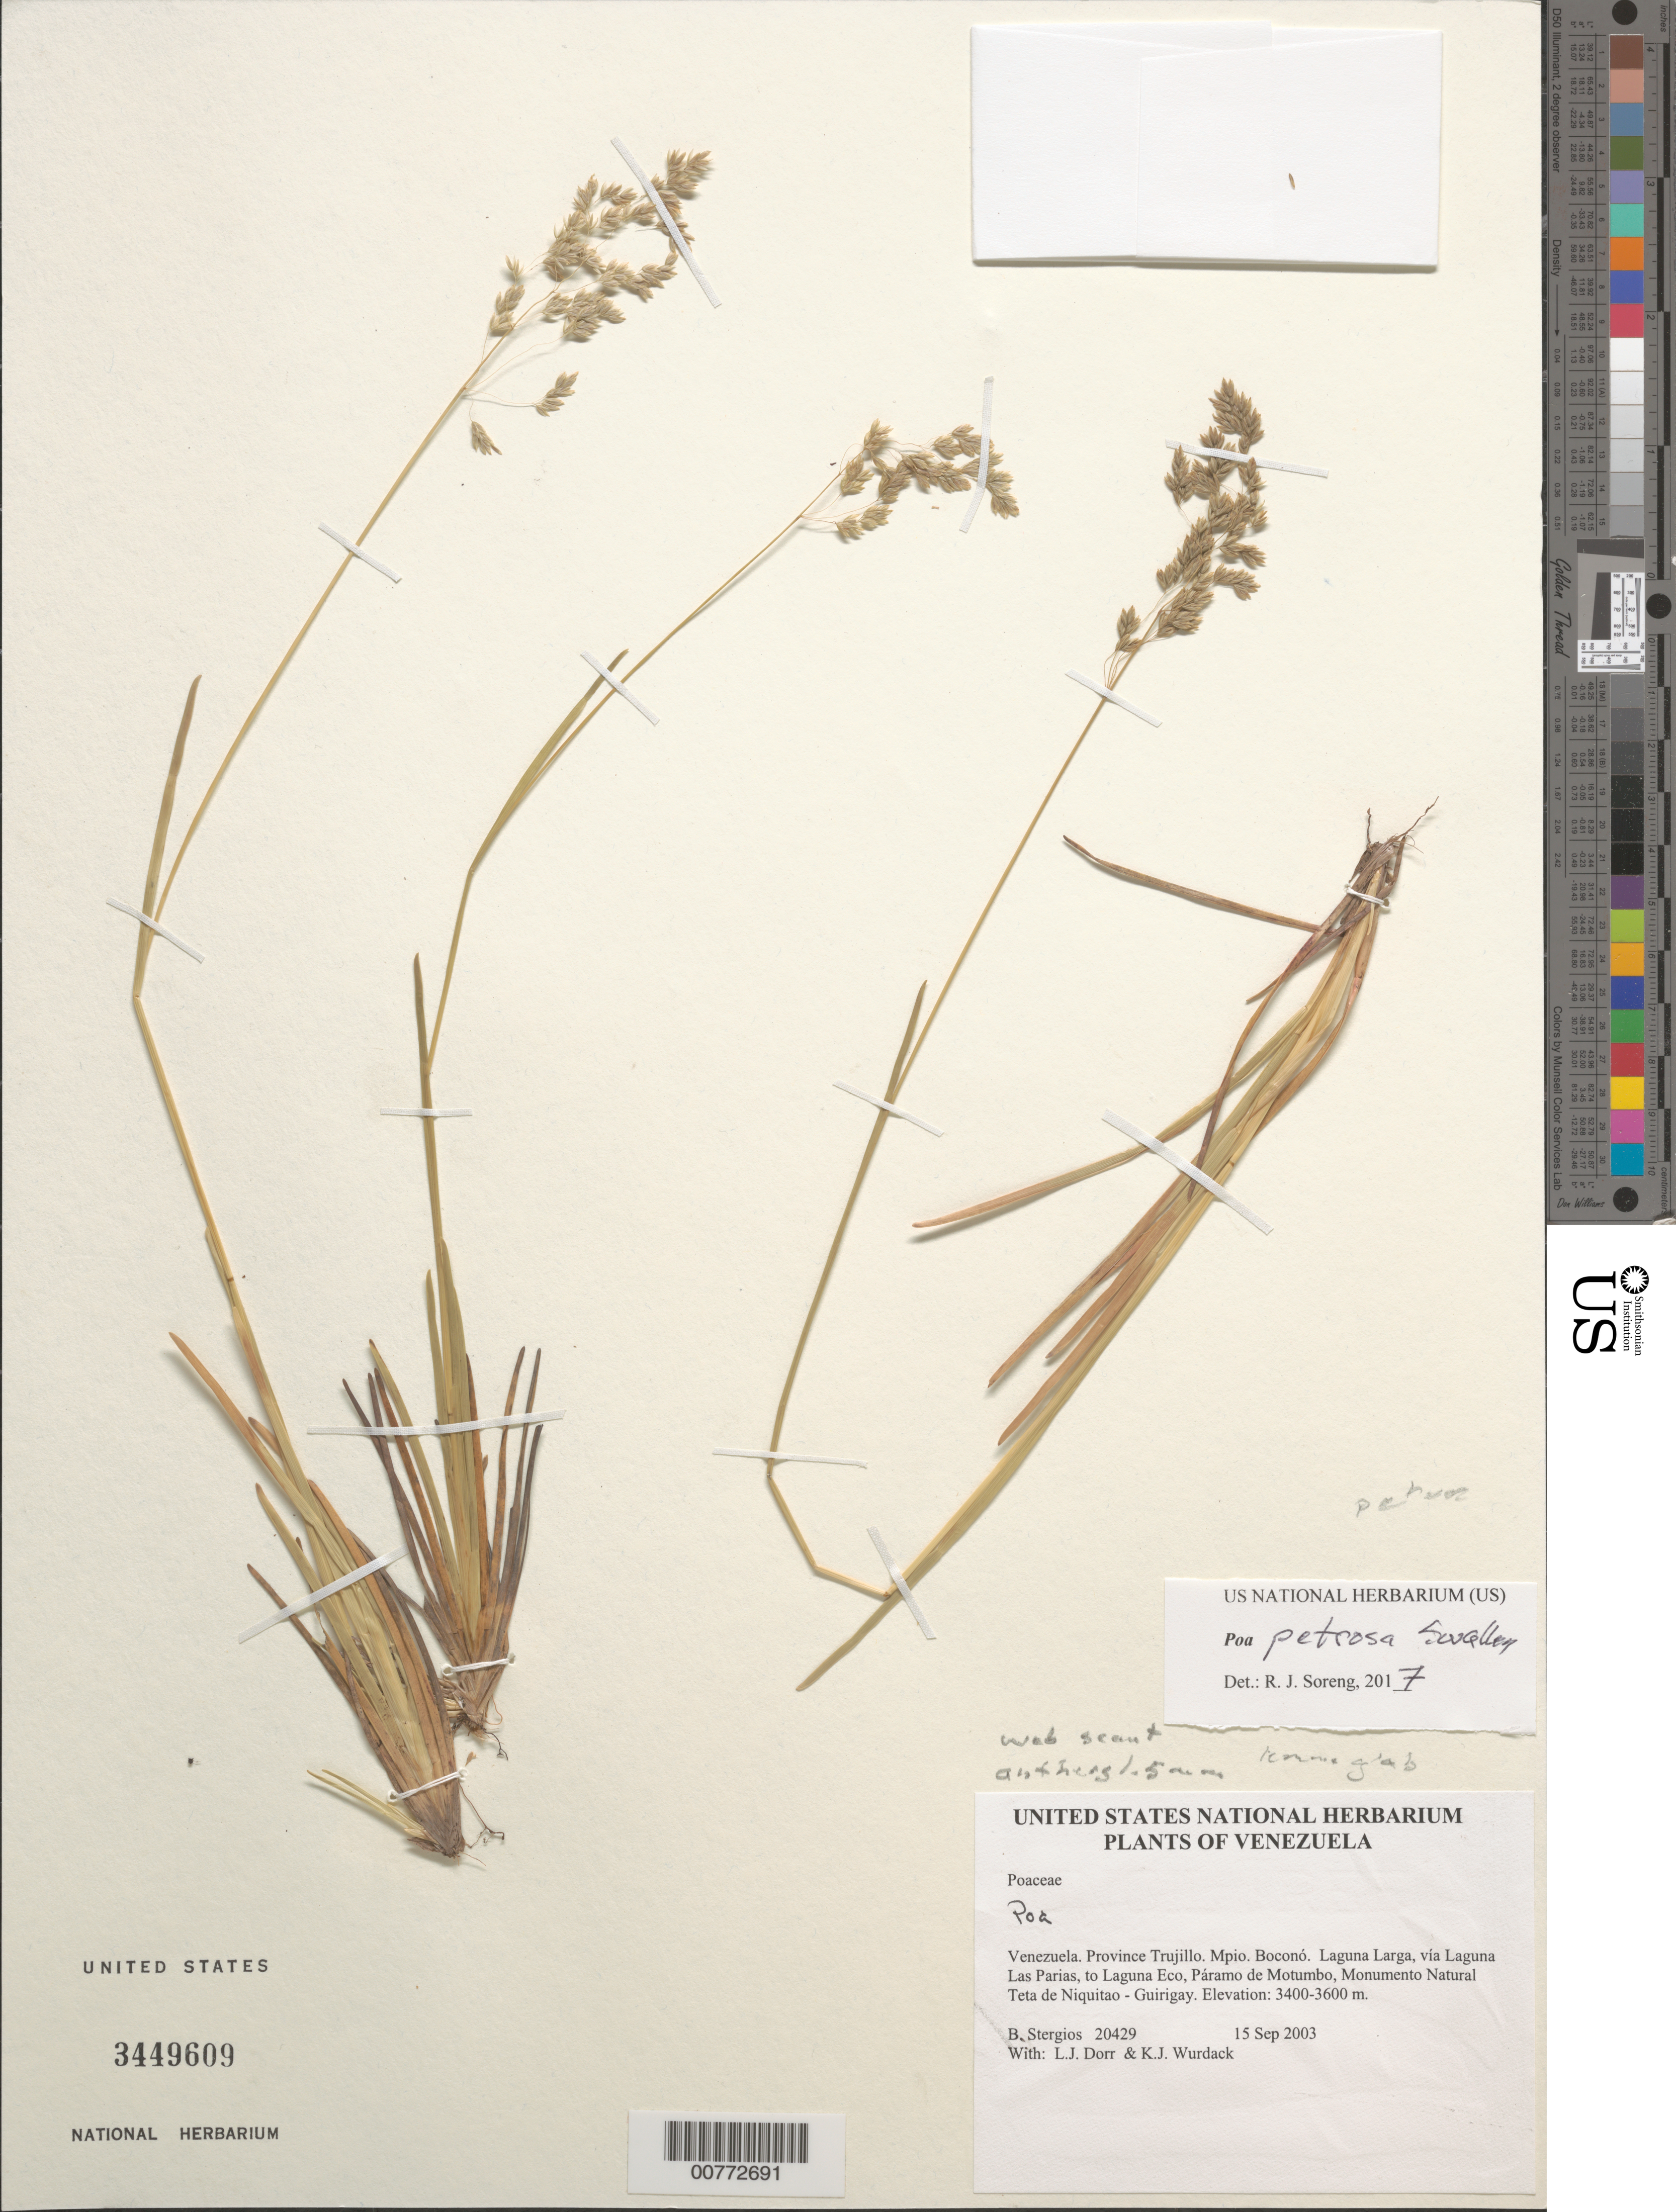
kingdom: Plantae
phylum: Tracheophyta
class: Liliopsida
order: Poales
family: Poaceae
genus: Poa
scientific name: Poa petrosa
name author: Swallen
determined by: Soreng, Robert J., Research Associate (BOT), Smithsonian Institution - National Museum of Natural History (UNITED STATES)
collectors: B. G. Stergios, L. J. Dorr & K. Wurdack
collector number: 20429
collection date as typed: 15 Sep 2003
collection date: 2003-09-15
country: Venezuela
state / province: Trujillo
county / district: Boconó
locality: Laguna Larga, vía Laguna Las Parias, to Laguna Eco, Páramo de Motumbo, Monumento Natural Teta de Niquitao - Guirigay.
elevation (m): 3400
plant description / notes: MO, PORT, US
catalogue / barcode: US 3449609